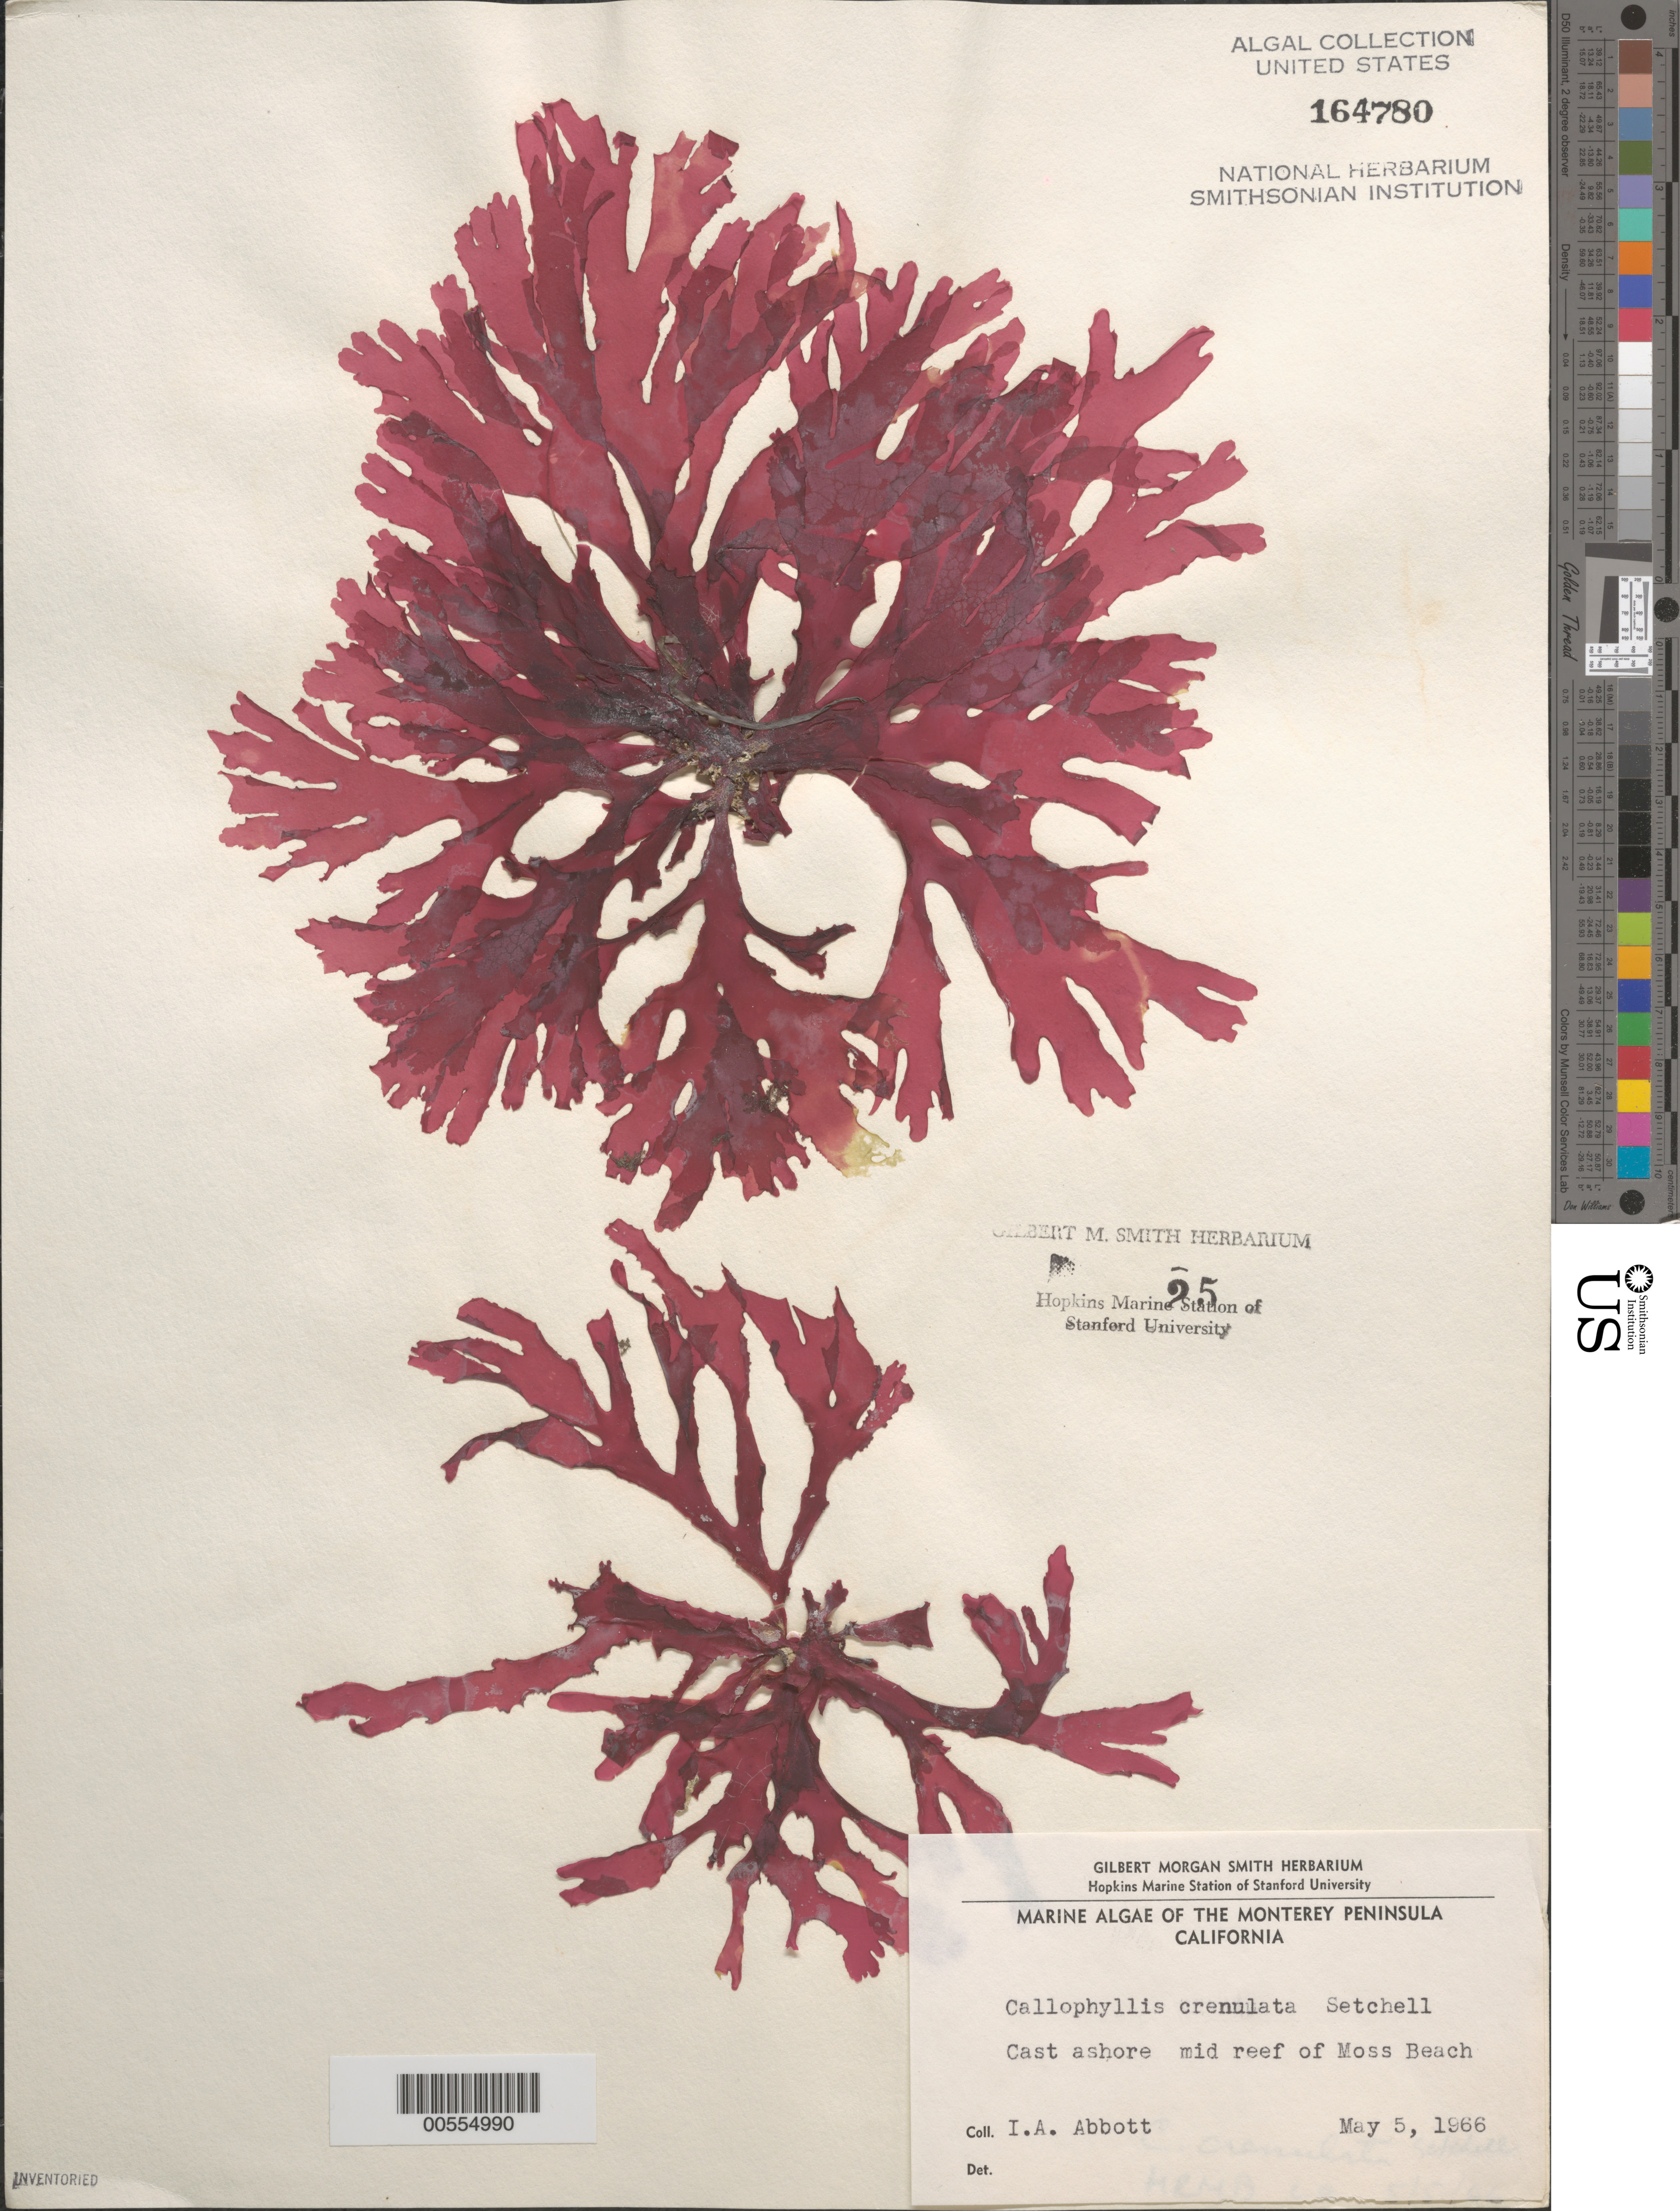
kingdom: Plantae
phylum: Rhodophyta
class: Florideophyceae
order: Gigartinales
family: Kallymeniaceae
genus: Callophyllis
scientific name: Callophyllis crenulata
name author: Setch.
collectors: I. A. Abbott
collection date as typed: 05 May 1966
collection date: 1966-05-05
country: United States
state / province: California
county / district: Monterey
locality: Middle reef of Moss Beach, Pacific Grove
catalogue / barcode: US 164780